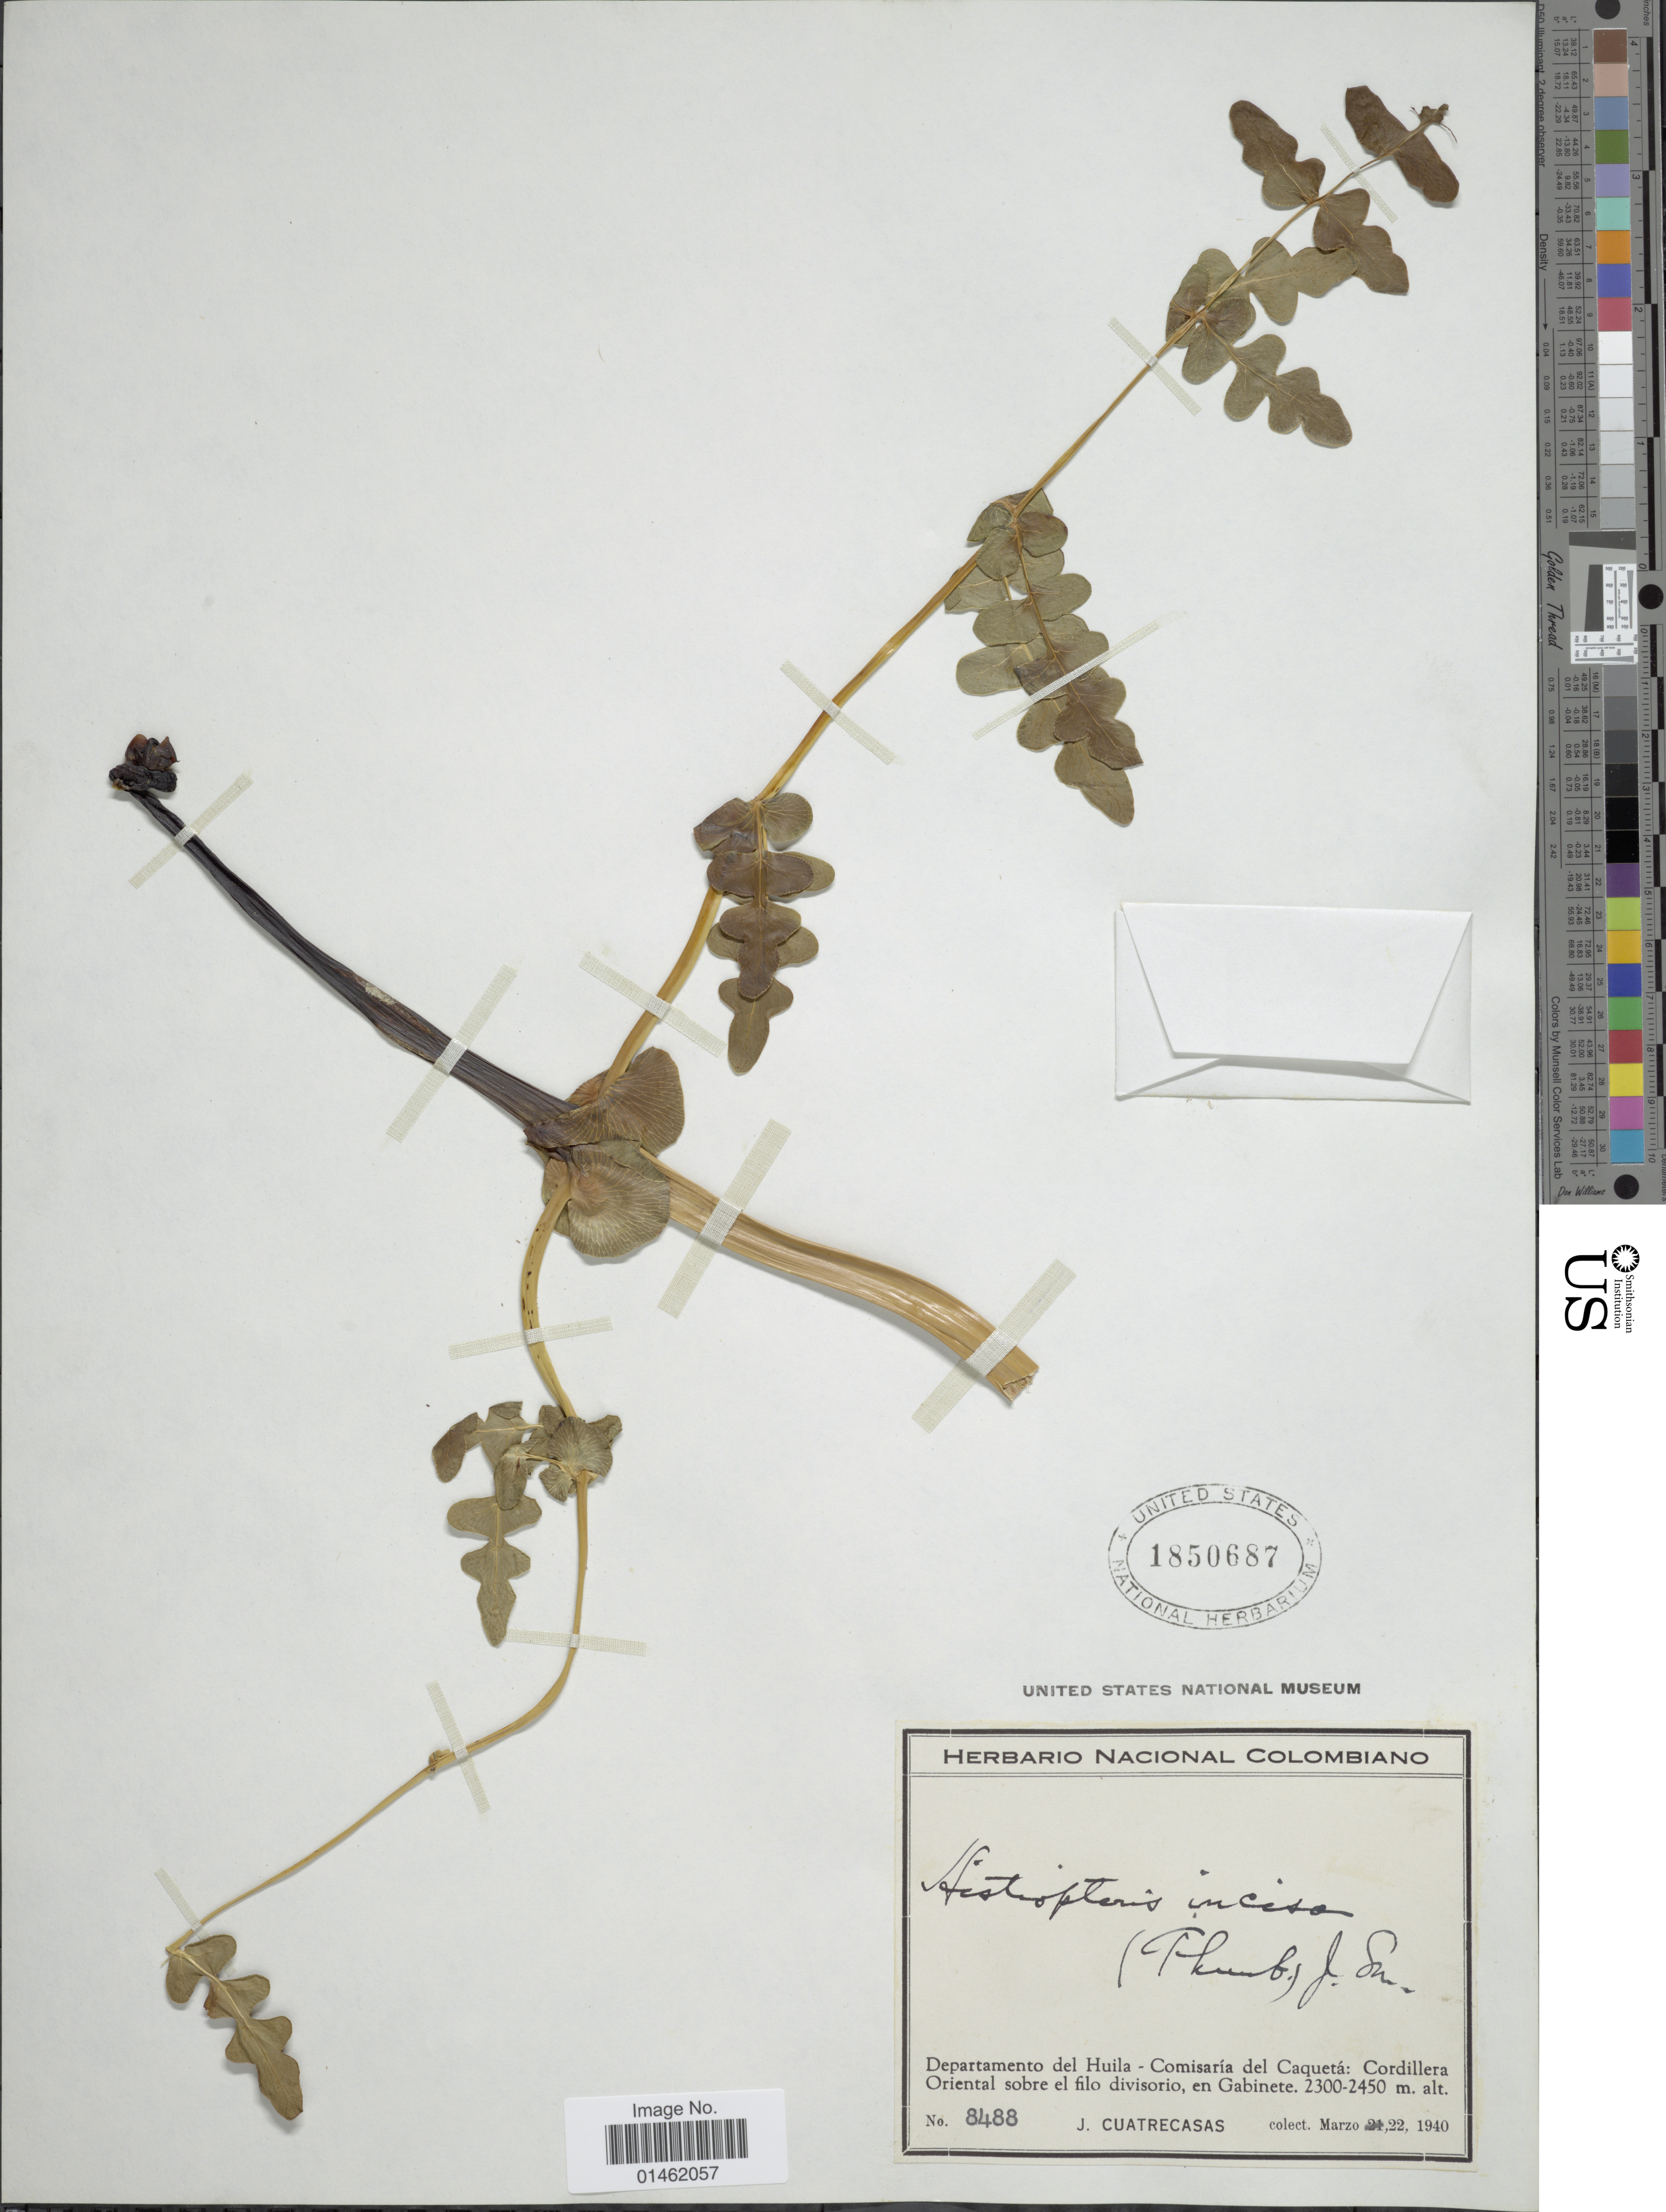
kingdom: Plantae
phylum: Tracheophyta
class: Polypodiopsida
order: Polypodiales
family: Dennstaedtiaceae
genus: Histiopteris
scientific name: Histiopteris incisa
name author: (Thunb.) J. Sm.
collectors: J. Cuatrecasas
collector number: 8488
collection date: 1940-03-22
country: Colombia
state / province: Huila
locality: Department del Huila-Comisaria del Caquetá: Cordillera Oriental sobre el filo divisorio en Gabinete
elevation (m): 2300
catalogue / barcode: US 185687